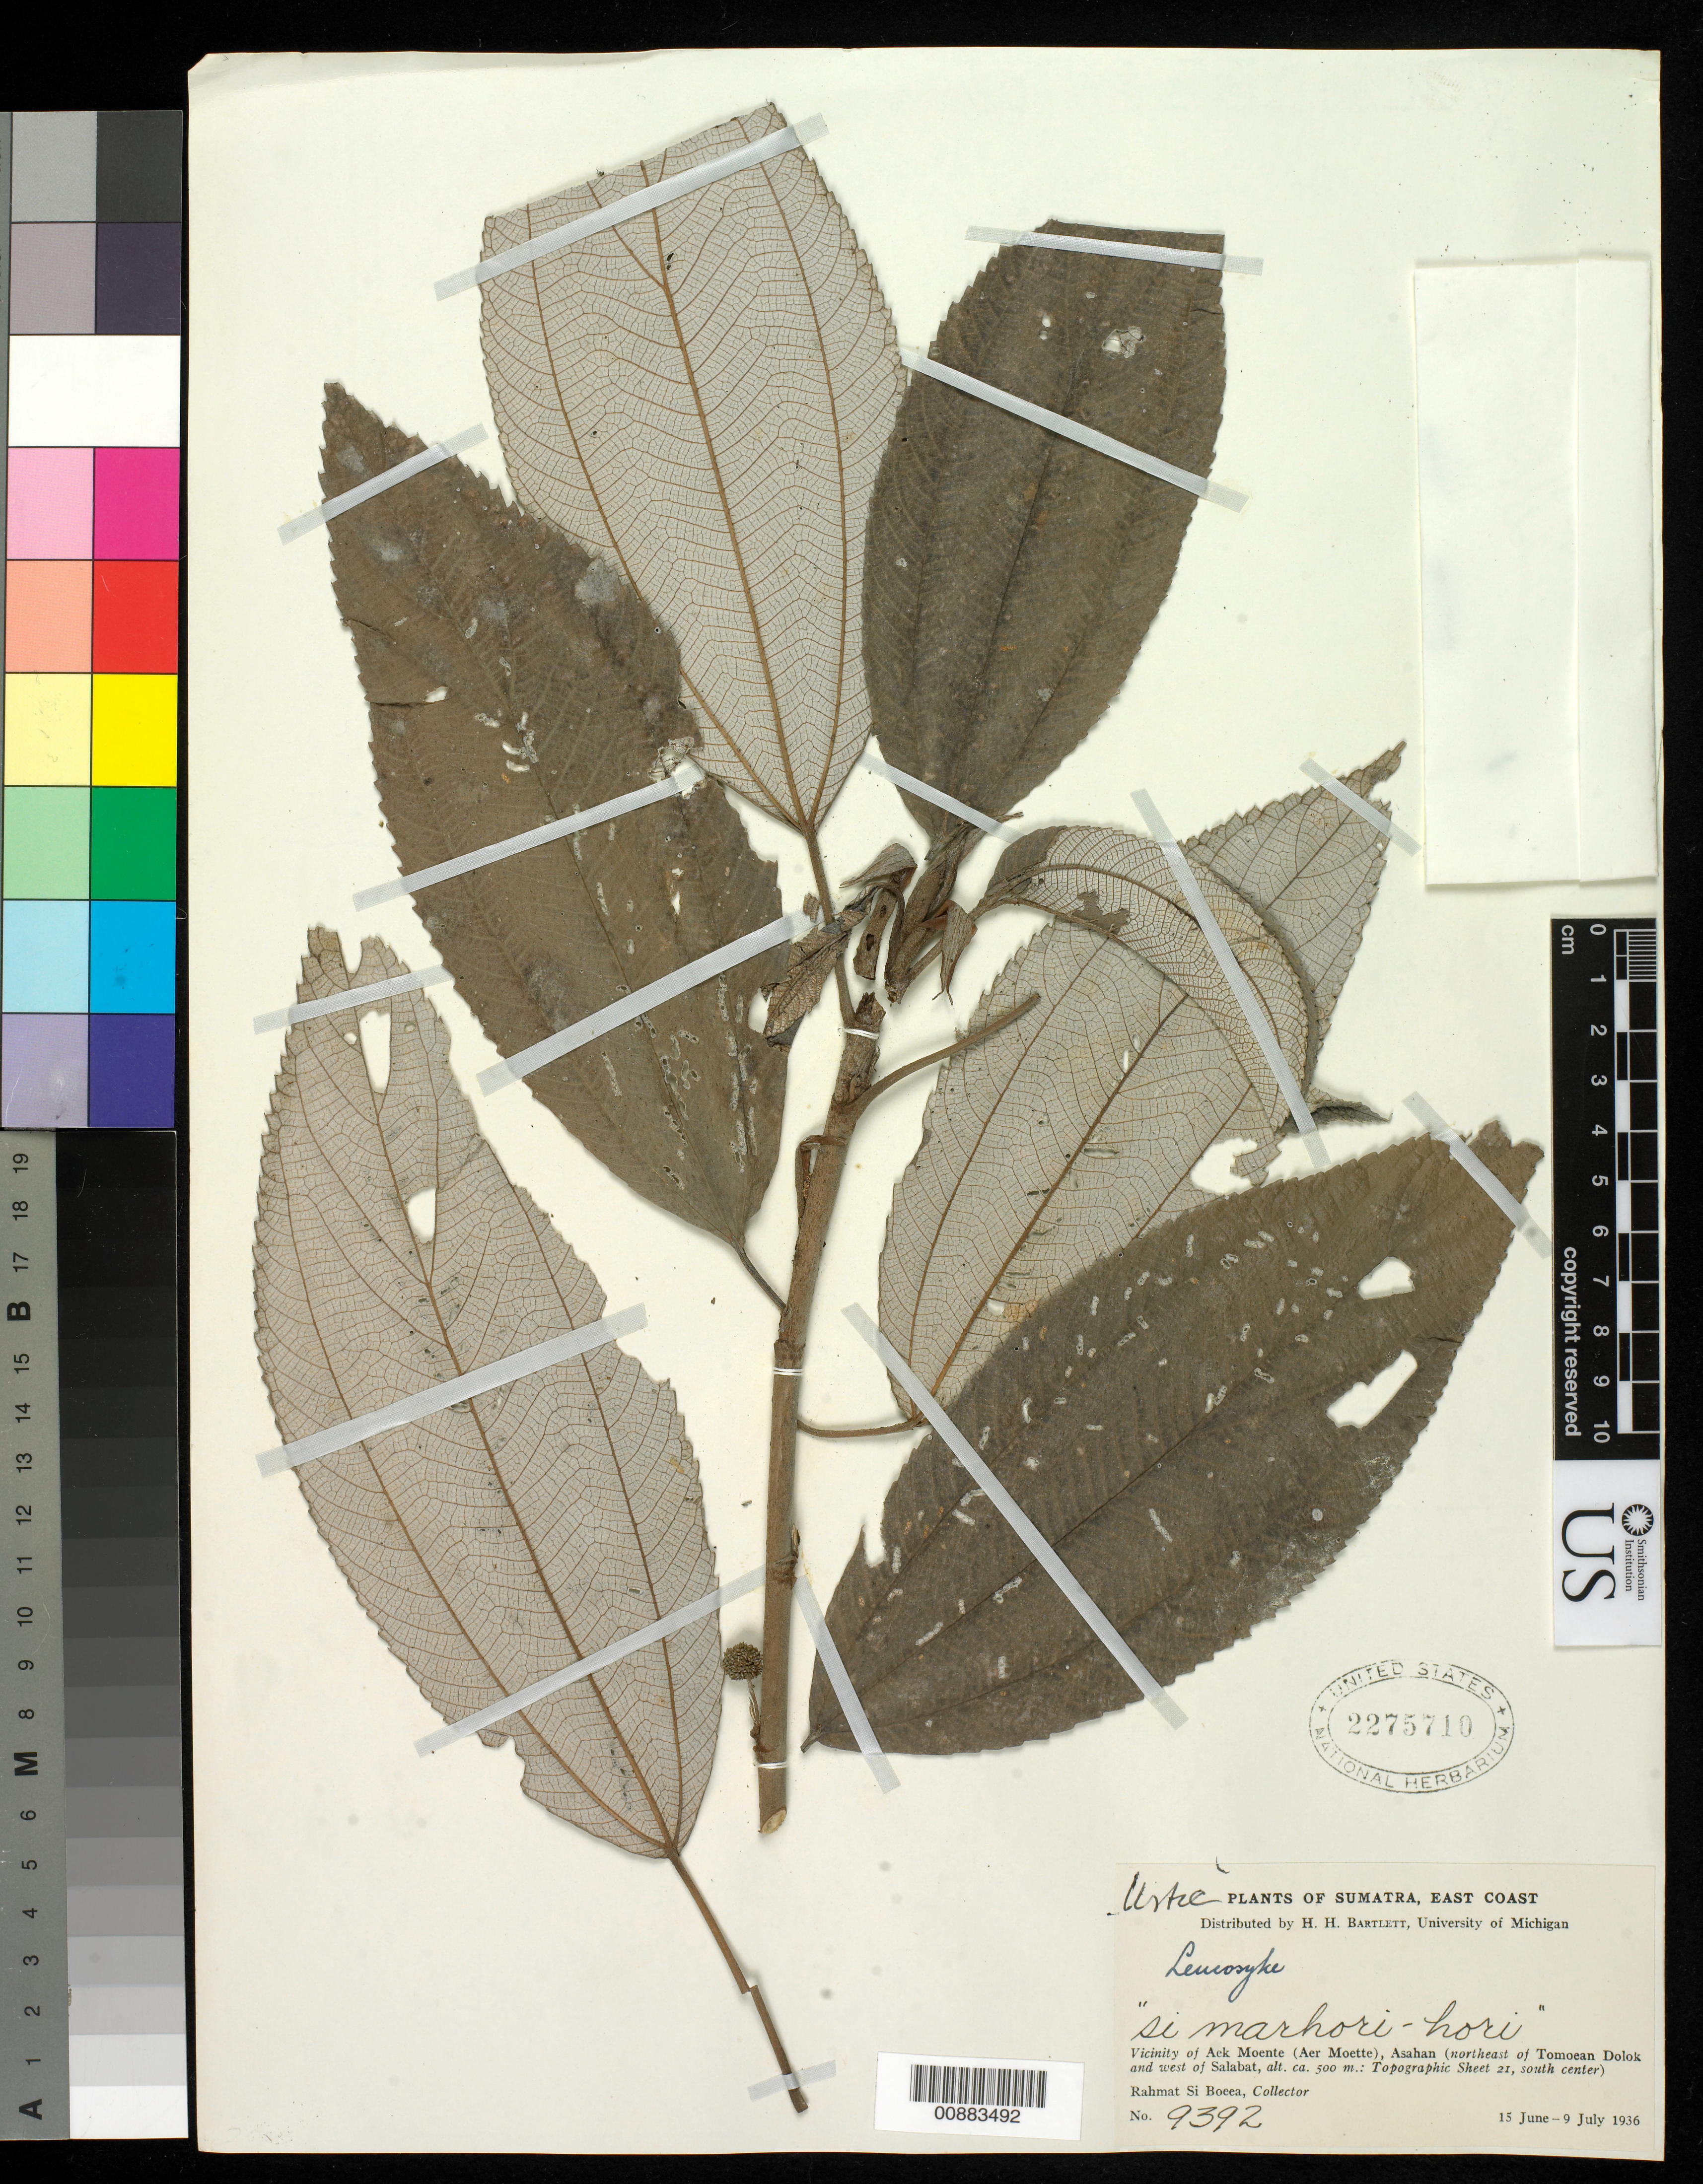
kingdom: Plantae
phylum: Tracheophyta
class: Magnoliopsida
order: Rosales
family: Urticaceae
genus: Leucosyke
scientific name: Leucosyke sp.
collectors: Rahmat Si Boeea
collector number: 9392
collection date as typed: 15 Jun 1936 to 09 Jul 1936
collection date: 1936-06-15/1936-07-09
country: Indonesia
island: Sumatra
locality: In the vicinity of Aek Moente and Asahan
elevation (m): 500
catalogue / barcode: US 2275710